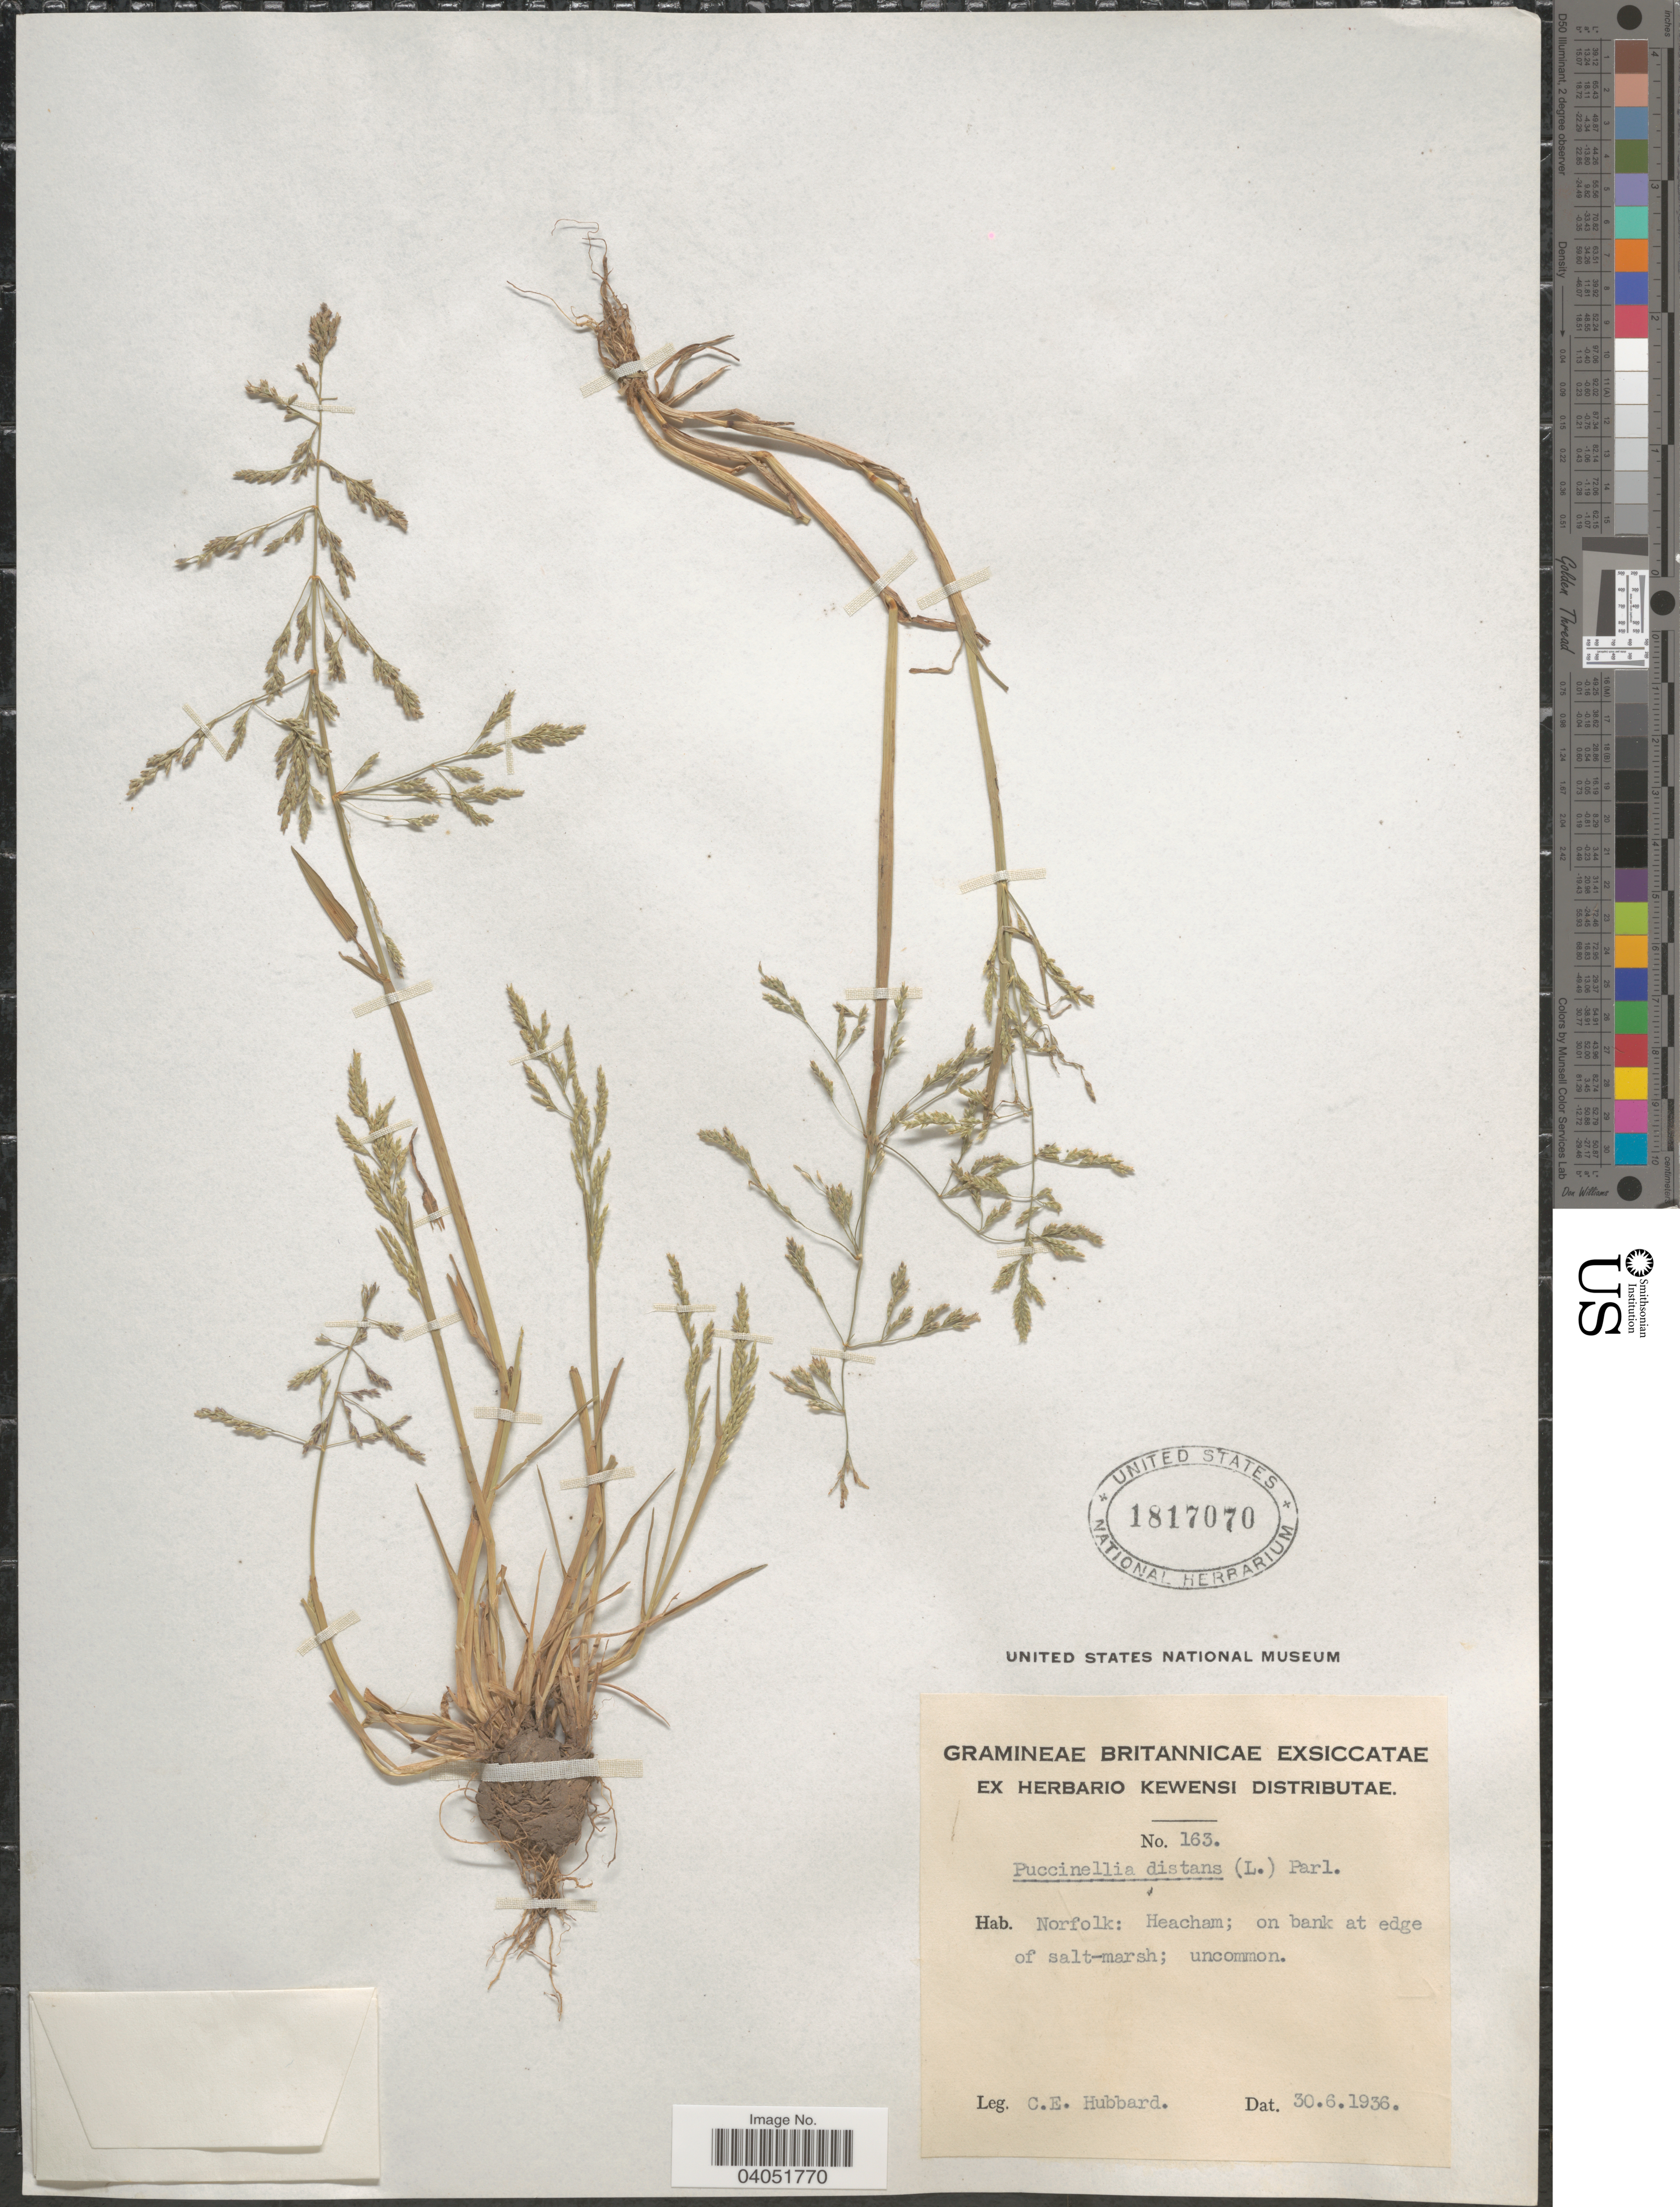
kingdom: Plantae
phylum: Tracheophyta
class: Liliopsida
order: Poales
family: Poaceae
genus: Puccinellia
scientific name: Puccinellia distans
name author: (Jacq.) Parl.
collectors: C. E. Hubbard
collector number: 163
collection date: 1936-06-30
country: United Kingdom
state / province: England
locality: Norfolk: Heacham.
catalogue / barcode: US 1817070